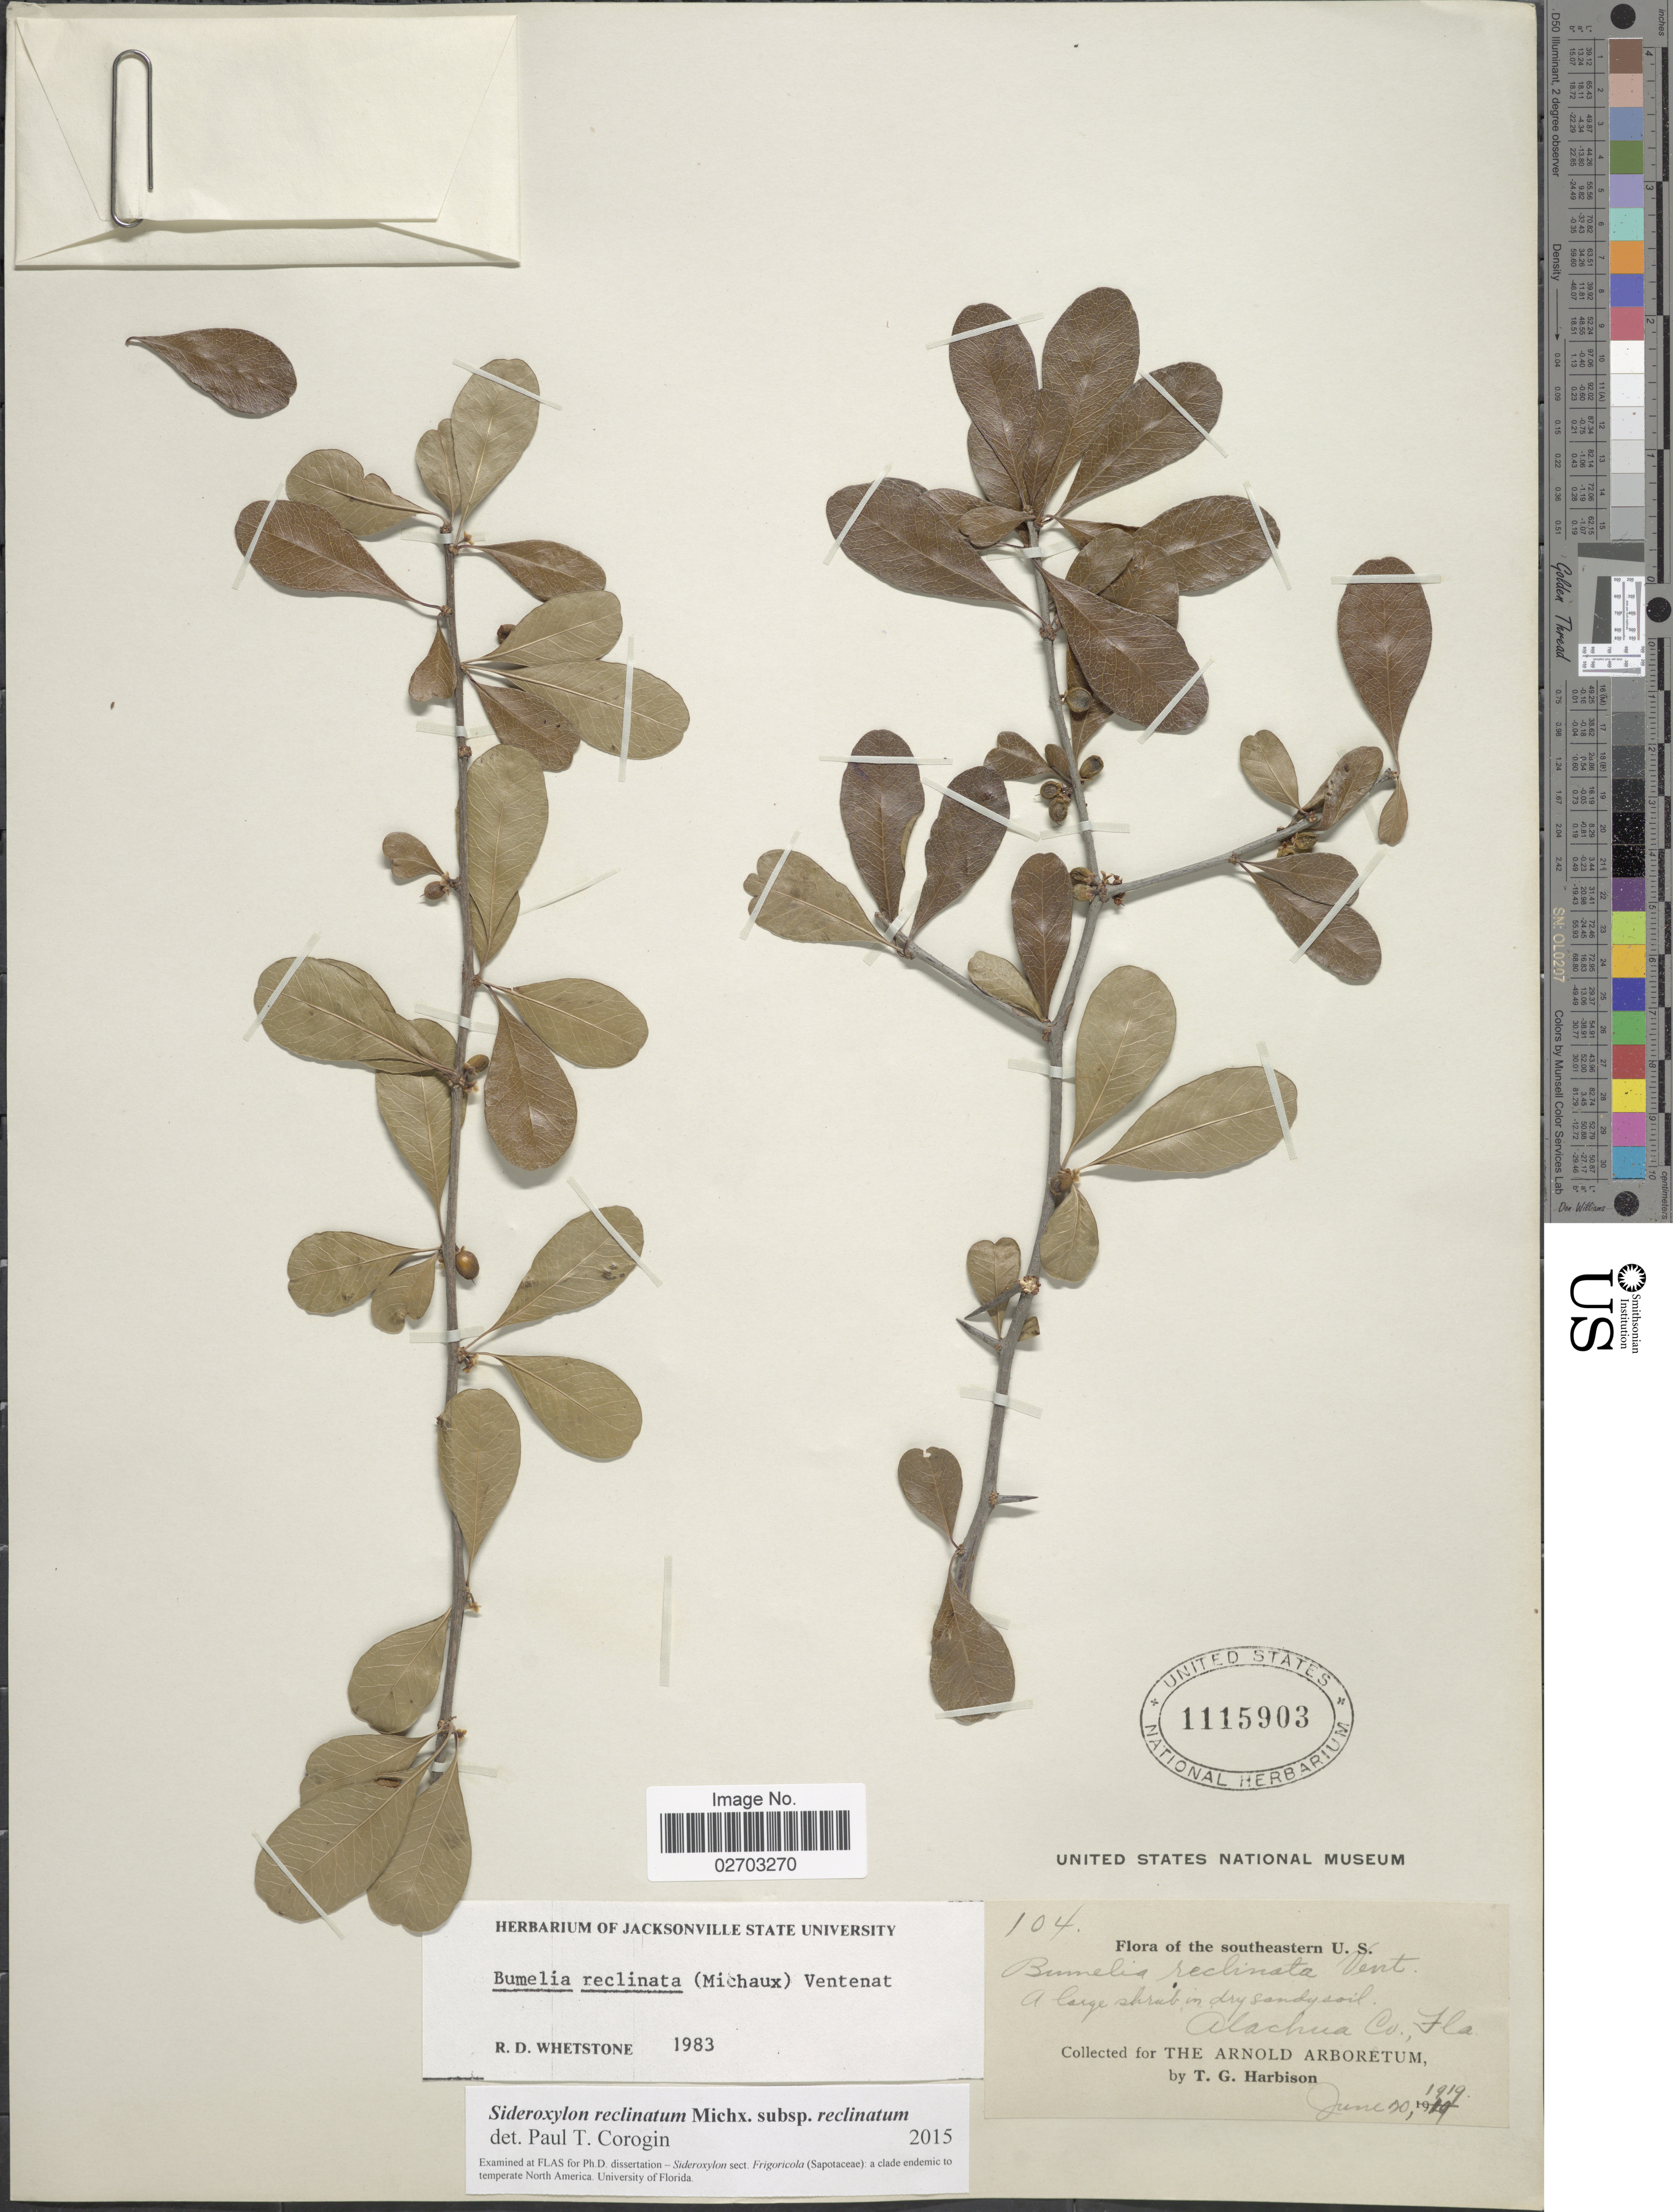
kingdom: Plantae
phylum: Tracheophyta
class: Magnoliopsida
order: Ericales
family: Sapotaceae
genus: Sideroxylon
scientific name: Sideroxylon reclinatum Michx. subsp. reclinatum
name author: Michx.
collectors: T. Harbison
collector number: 104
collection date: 1919-06-20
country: United States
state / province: Florida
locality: Southeastern U.S., Alachua Co.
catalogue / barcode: US 1115903